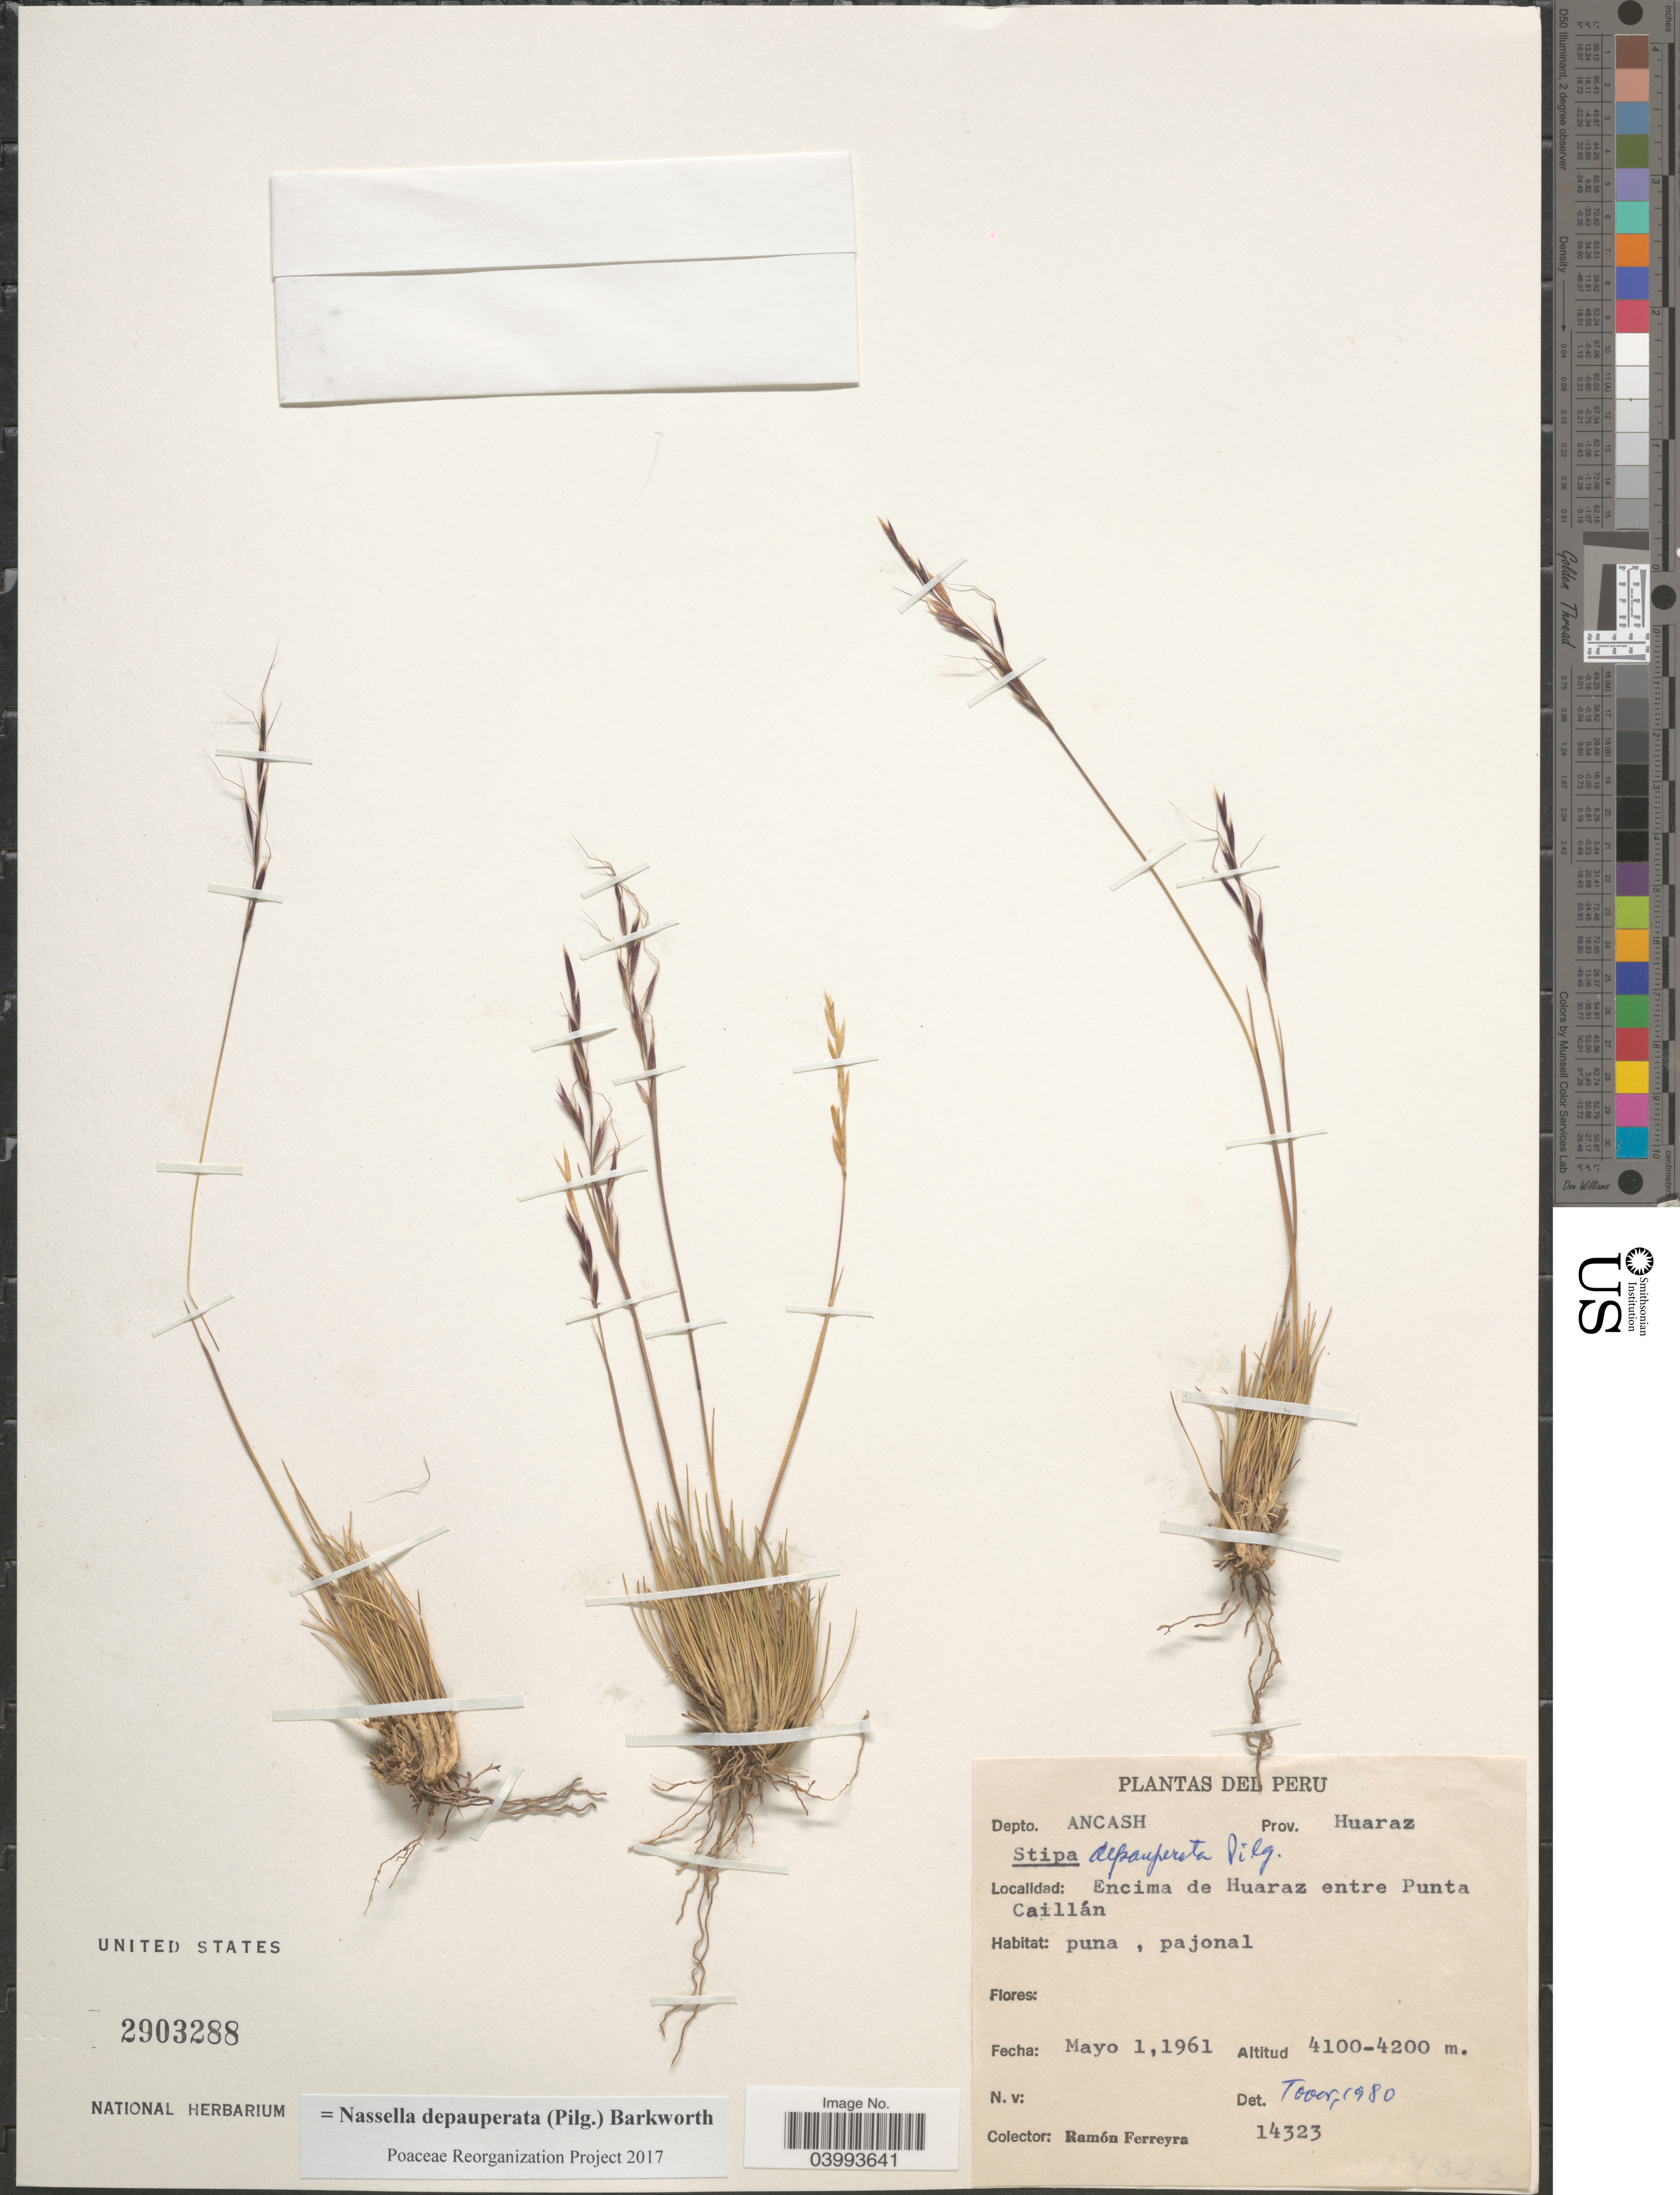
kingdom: Plantae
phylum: Tracheophyta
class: Liliopsida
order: Poales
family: Poaceae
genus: Nassella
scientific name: Nassella depauperata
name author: (Pilg.) Barkworth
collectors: R. A. Ferreyra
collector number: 14323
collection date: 1961-05-01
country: Peru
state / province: Ancash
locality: Depto. Ancash. Prov. Huaraz. Encima de Huaraz entre Punta Caillán.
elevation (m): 4100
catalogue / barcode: US 2903288